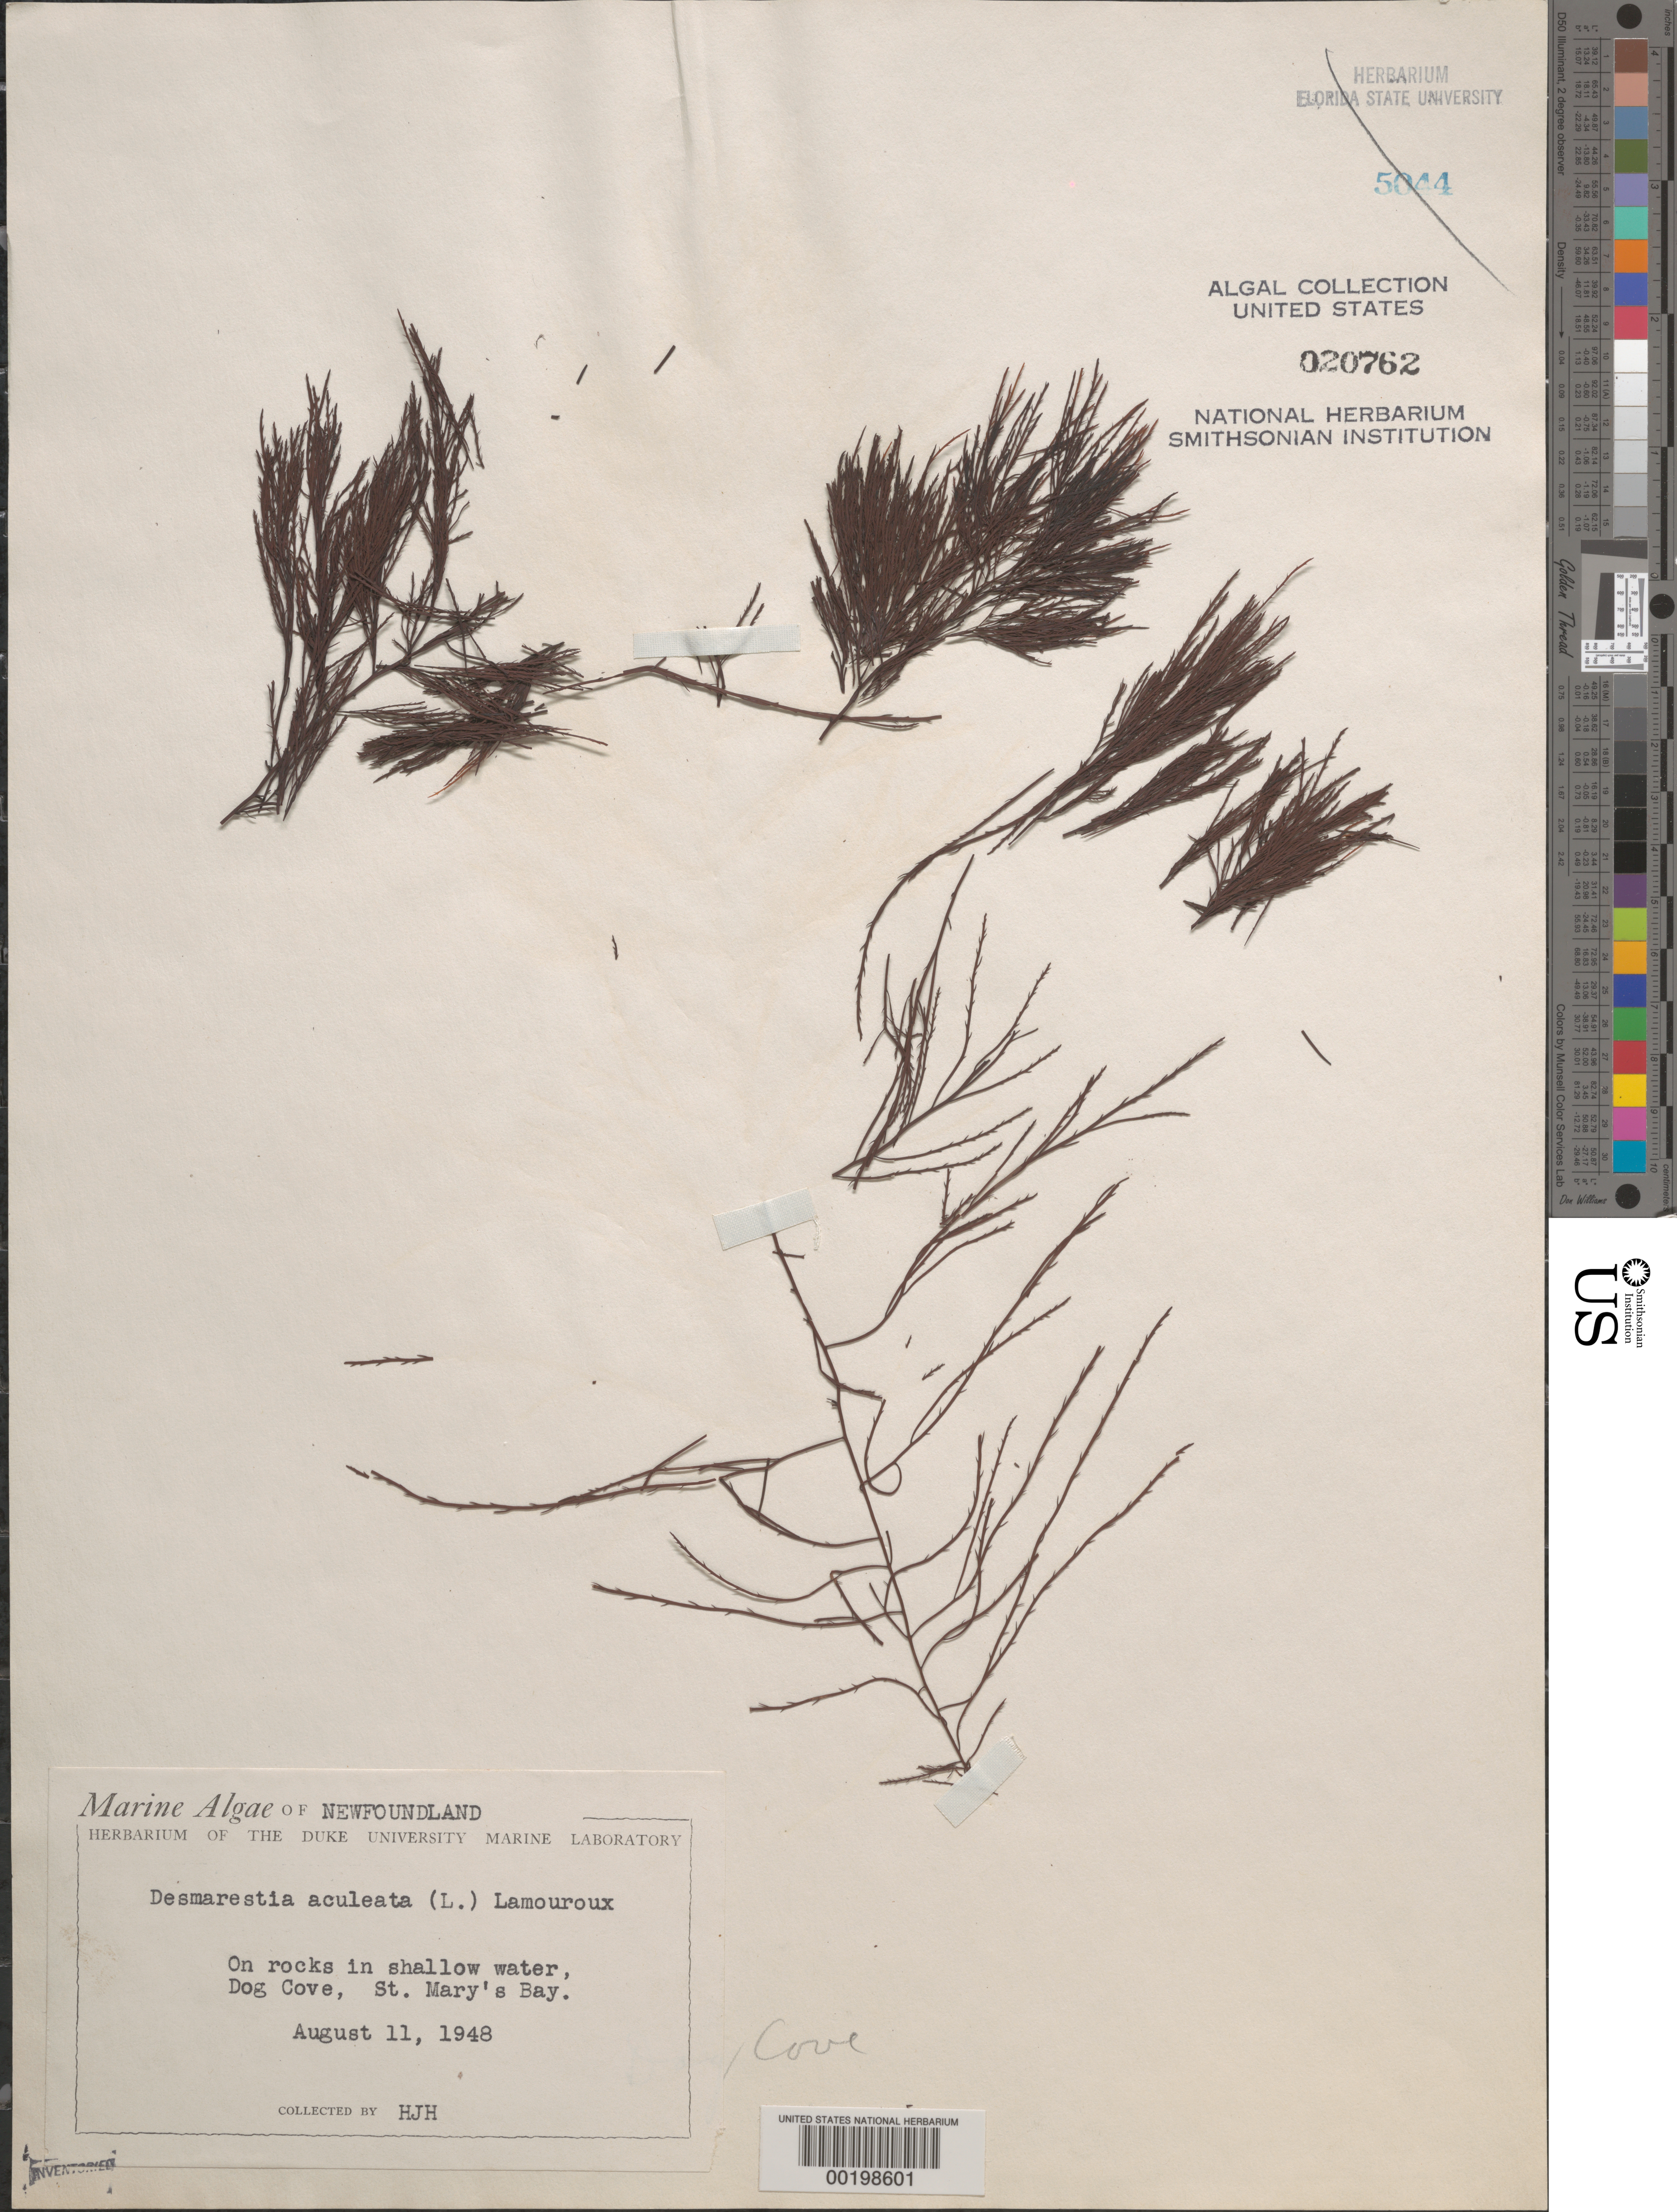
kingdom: Chromista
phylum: Ochrophyta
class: Phaeophyceae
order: Desmarestiales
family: Desmarestiaceae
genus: Desmarestia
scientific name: Desmarestia aculeata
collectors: H. J. Humm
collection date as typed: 11 Aug 1948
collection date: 1948-08-11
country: Canada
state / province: Newfoundland and Labrador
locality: Dog Cove, St. Mary's Bay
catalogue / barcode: US 20762